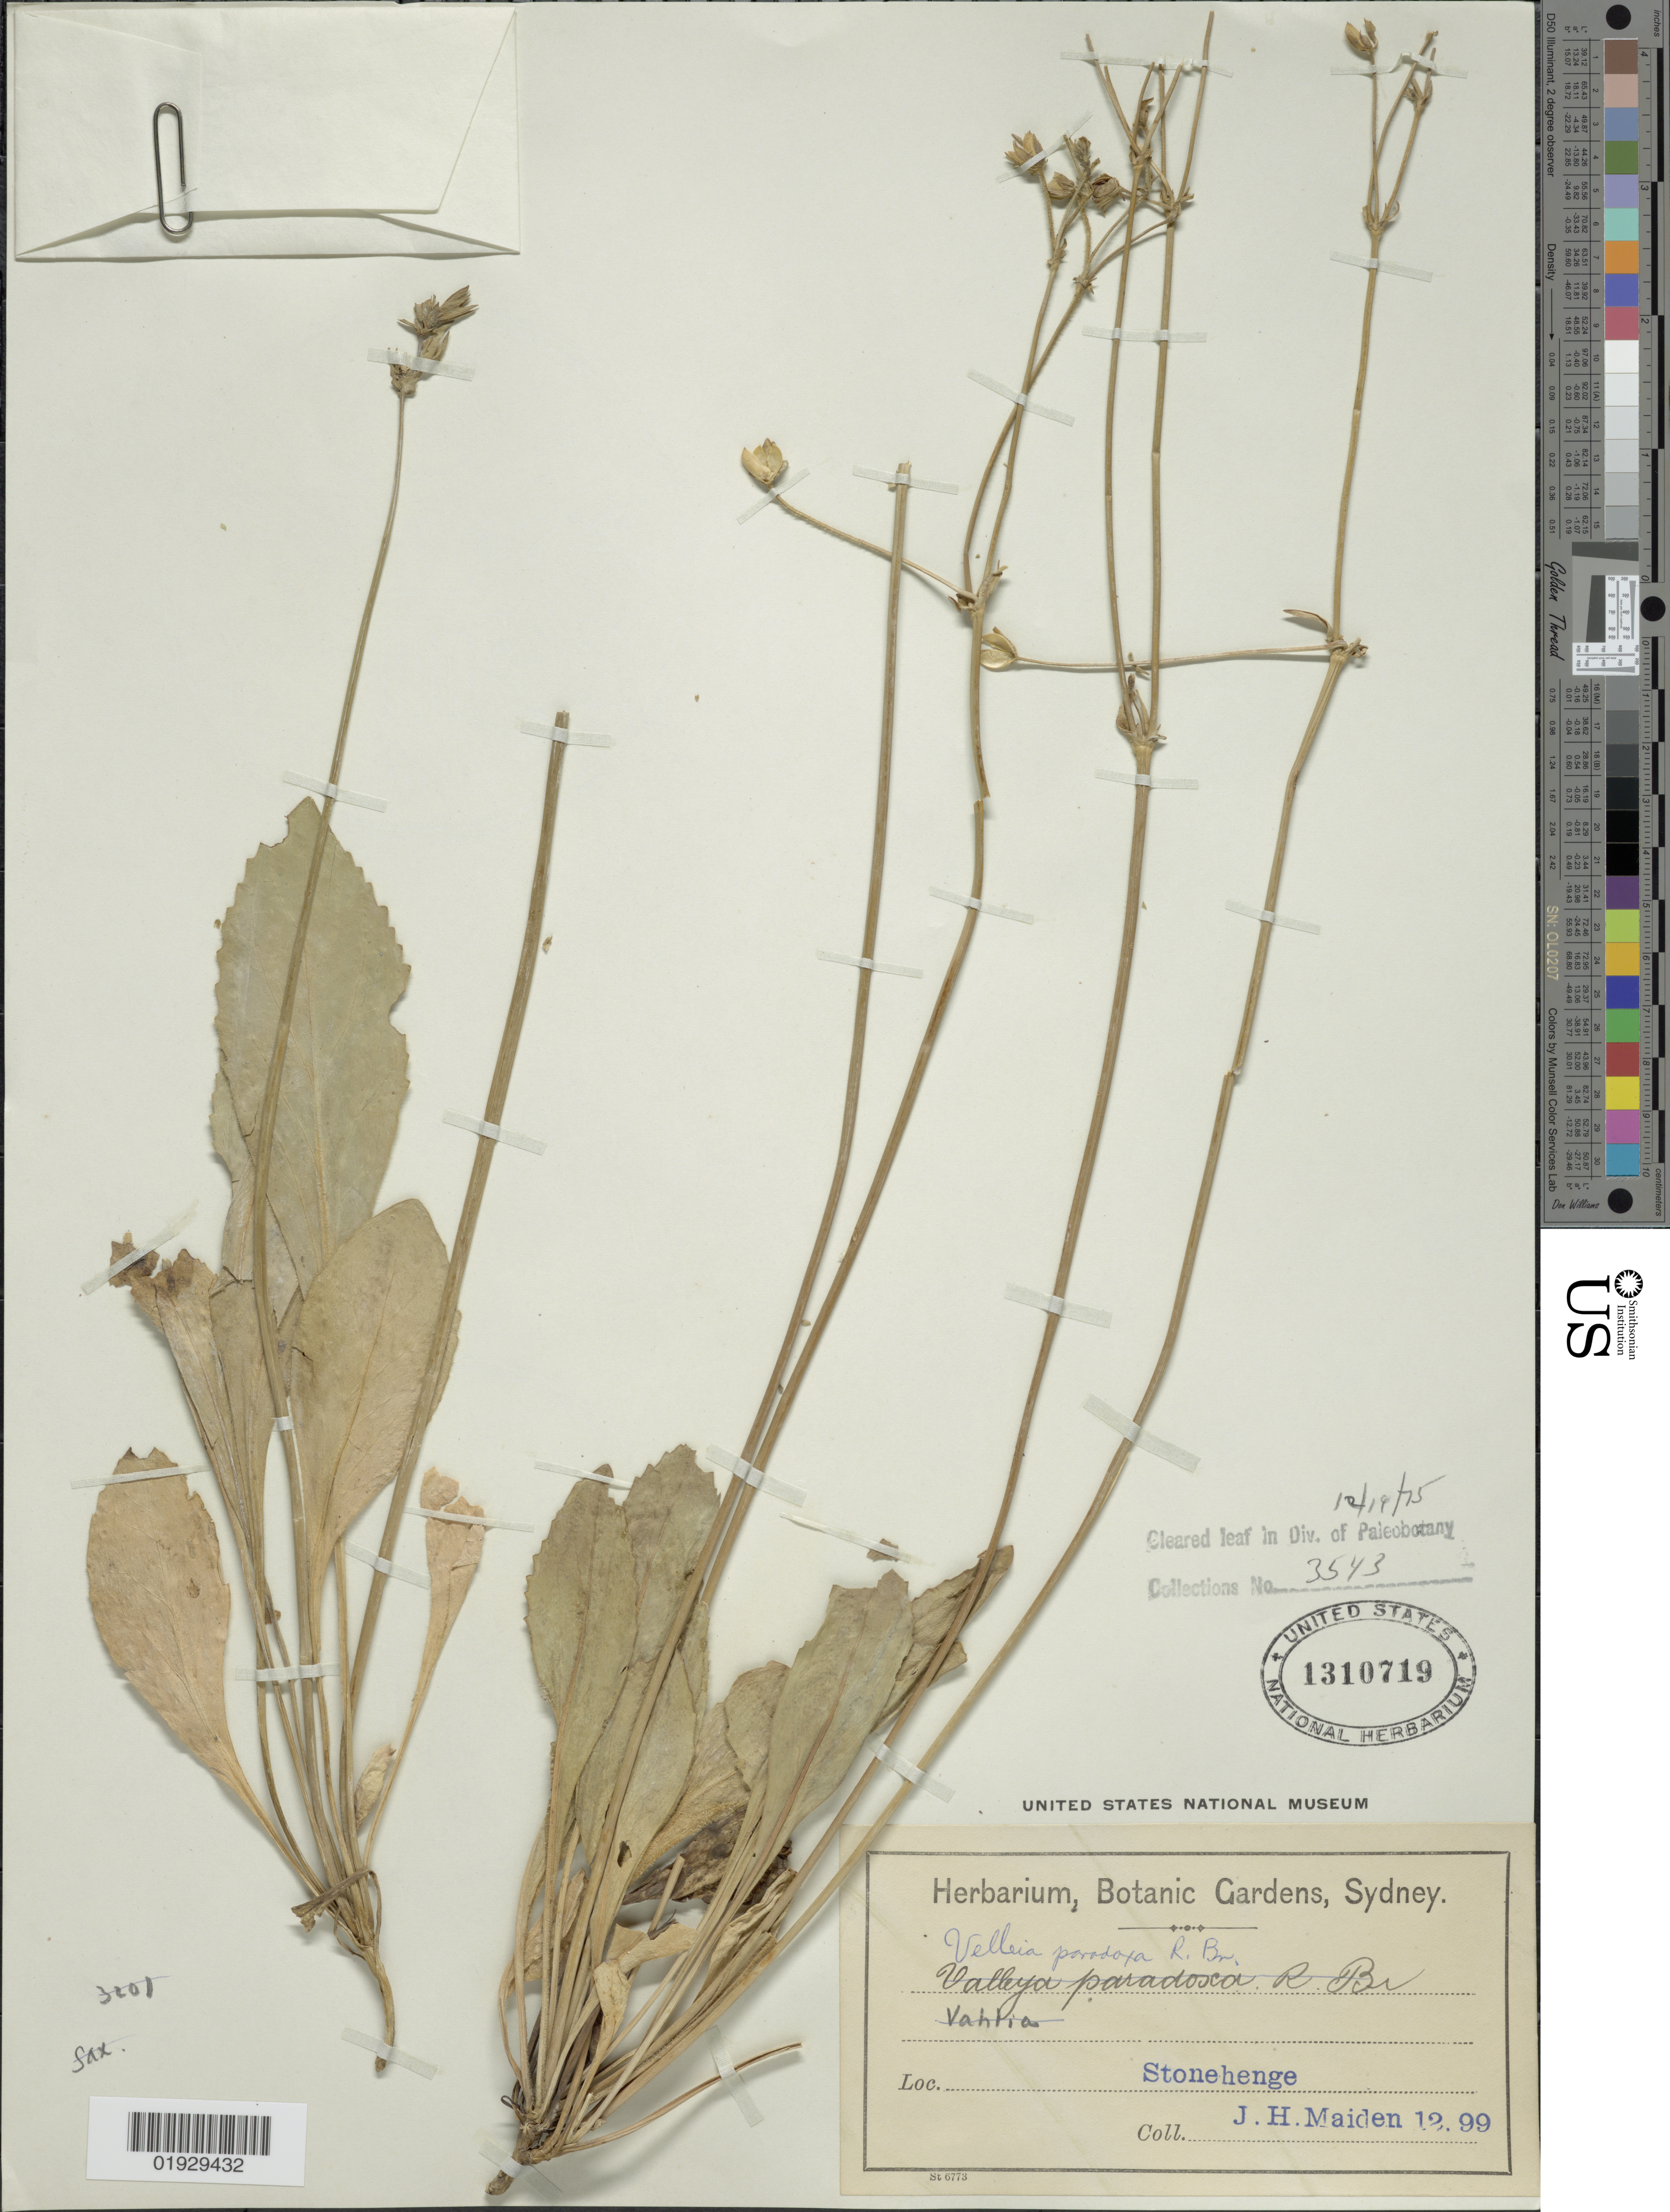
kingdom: Plantae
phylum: Tracheophyta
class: Magnoliopsida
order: Asterales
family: Goodeniaceae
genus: Velleia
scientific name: Velleia paradoxa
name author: R. Br.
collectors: J. Maiden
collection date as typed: Transcribed d/m/y: /12/99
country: United Kingdom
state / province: England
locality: Stonehenge.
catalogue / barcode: US 1310719